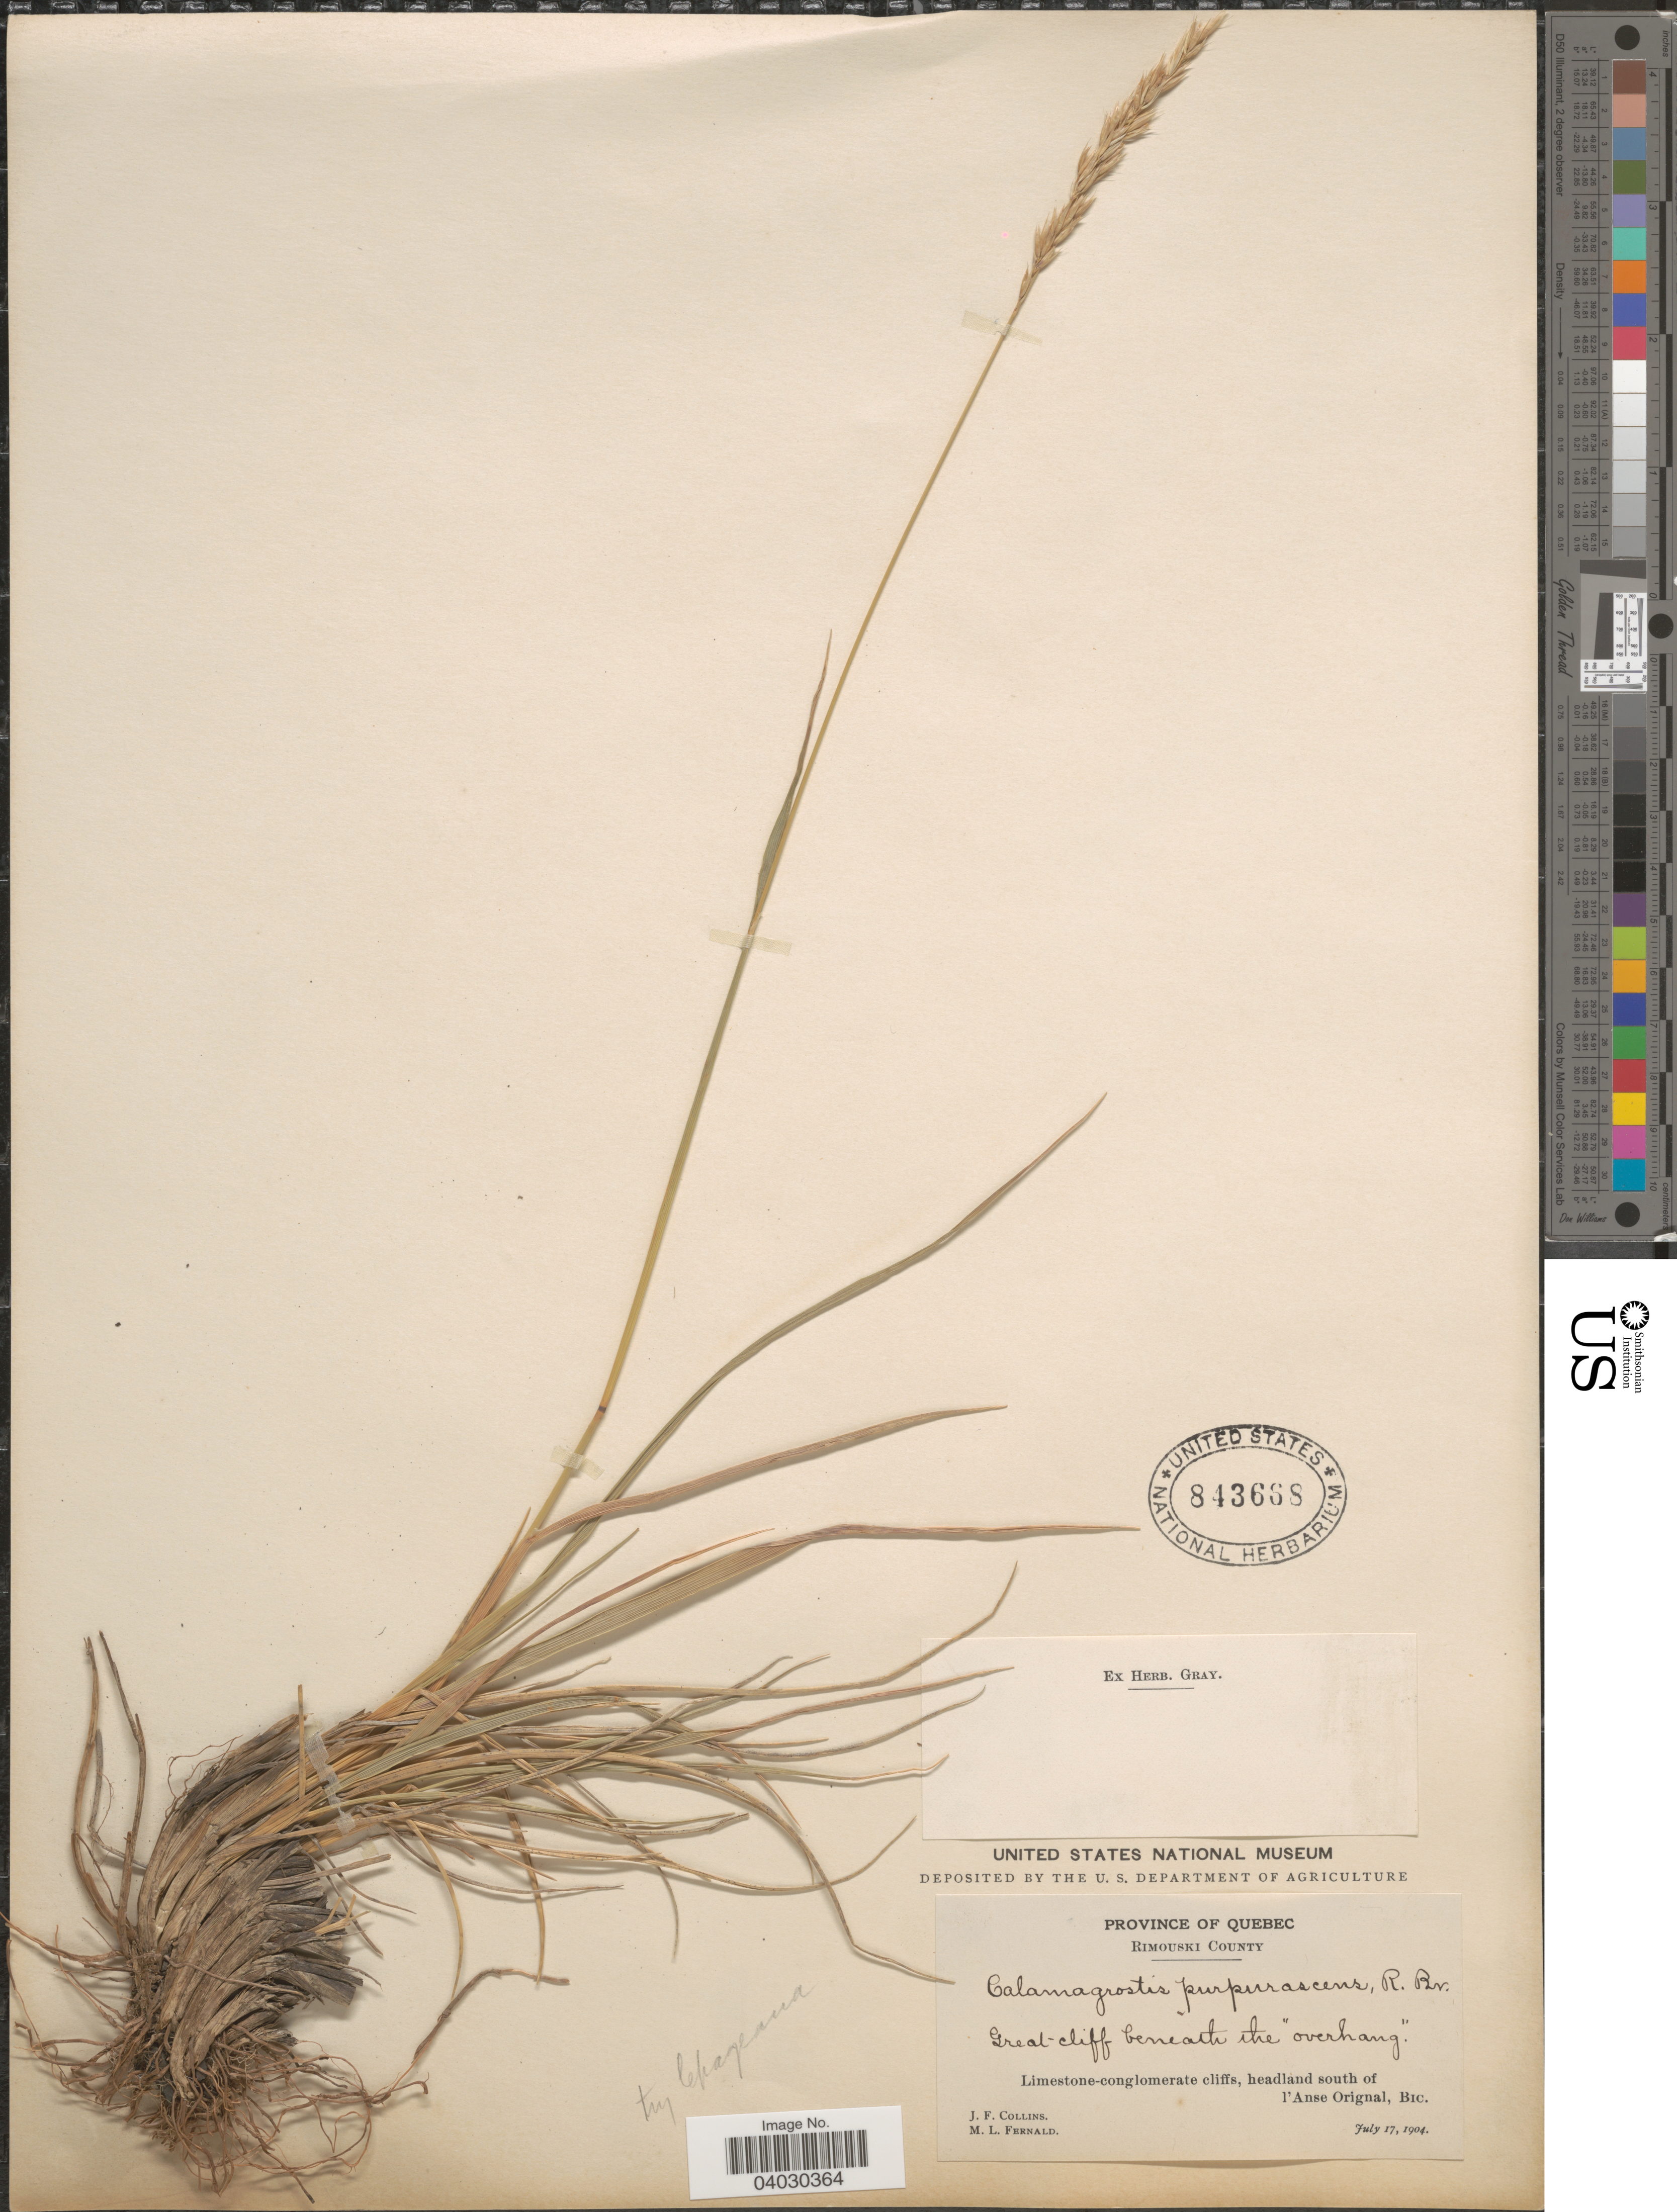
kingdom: Plantae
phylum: Tracheophyta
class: Liliopsida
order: Poales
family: Poaceae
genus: Calamagrostis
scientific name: Calamagrostis purpurascens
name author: R. Br.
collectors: J. Collins & M. L. Fernald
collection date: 1904-07-17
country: Canada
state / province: Quebec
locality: Rimouski County. Beneath the "overhang". Headland south of l'Anse Orignal, Bic.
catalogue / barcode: US 843668